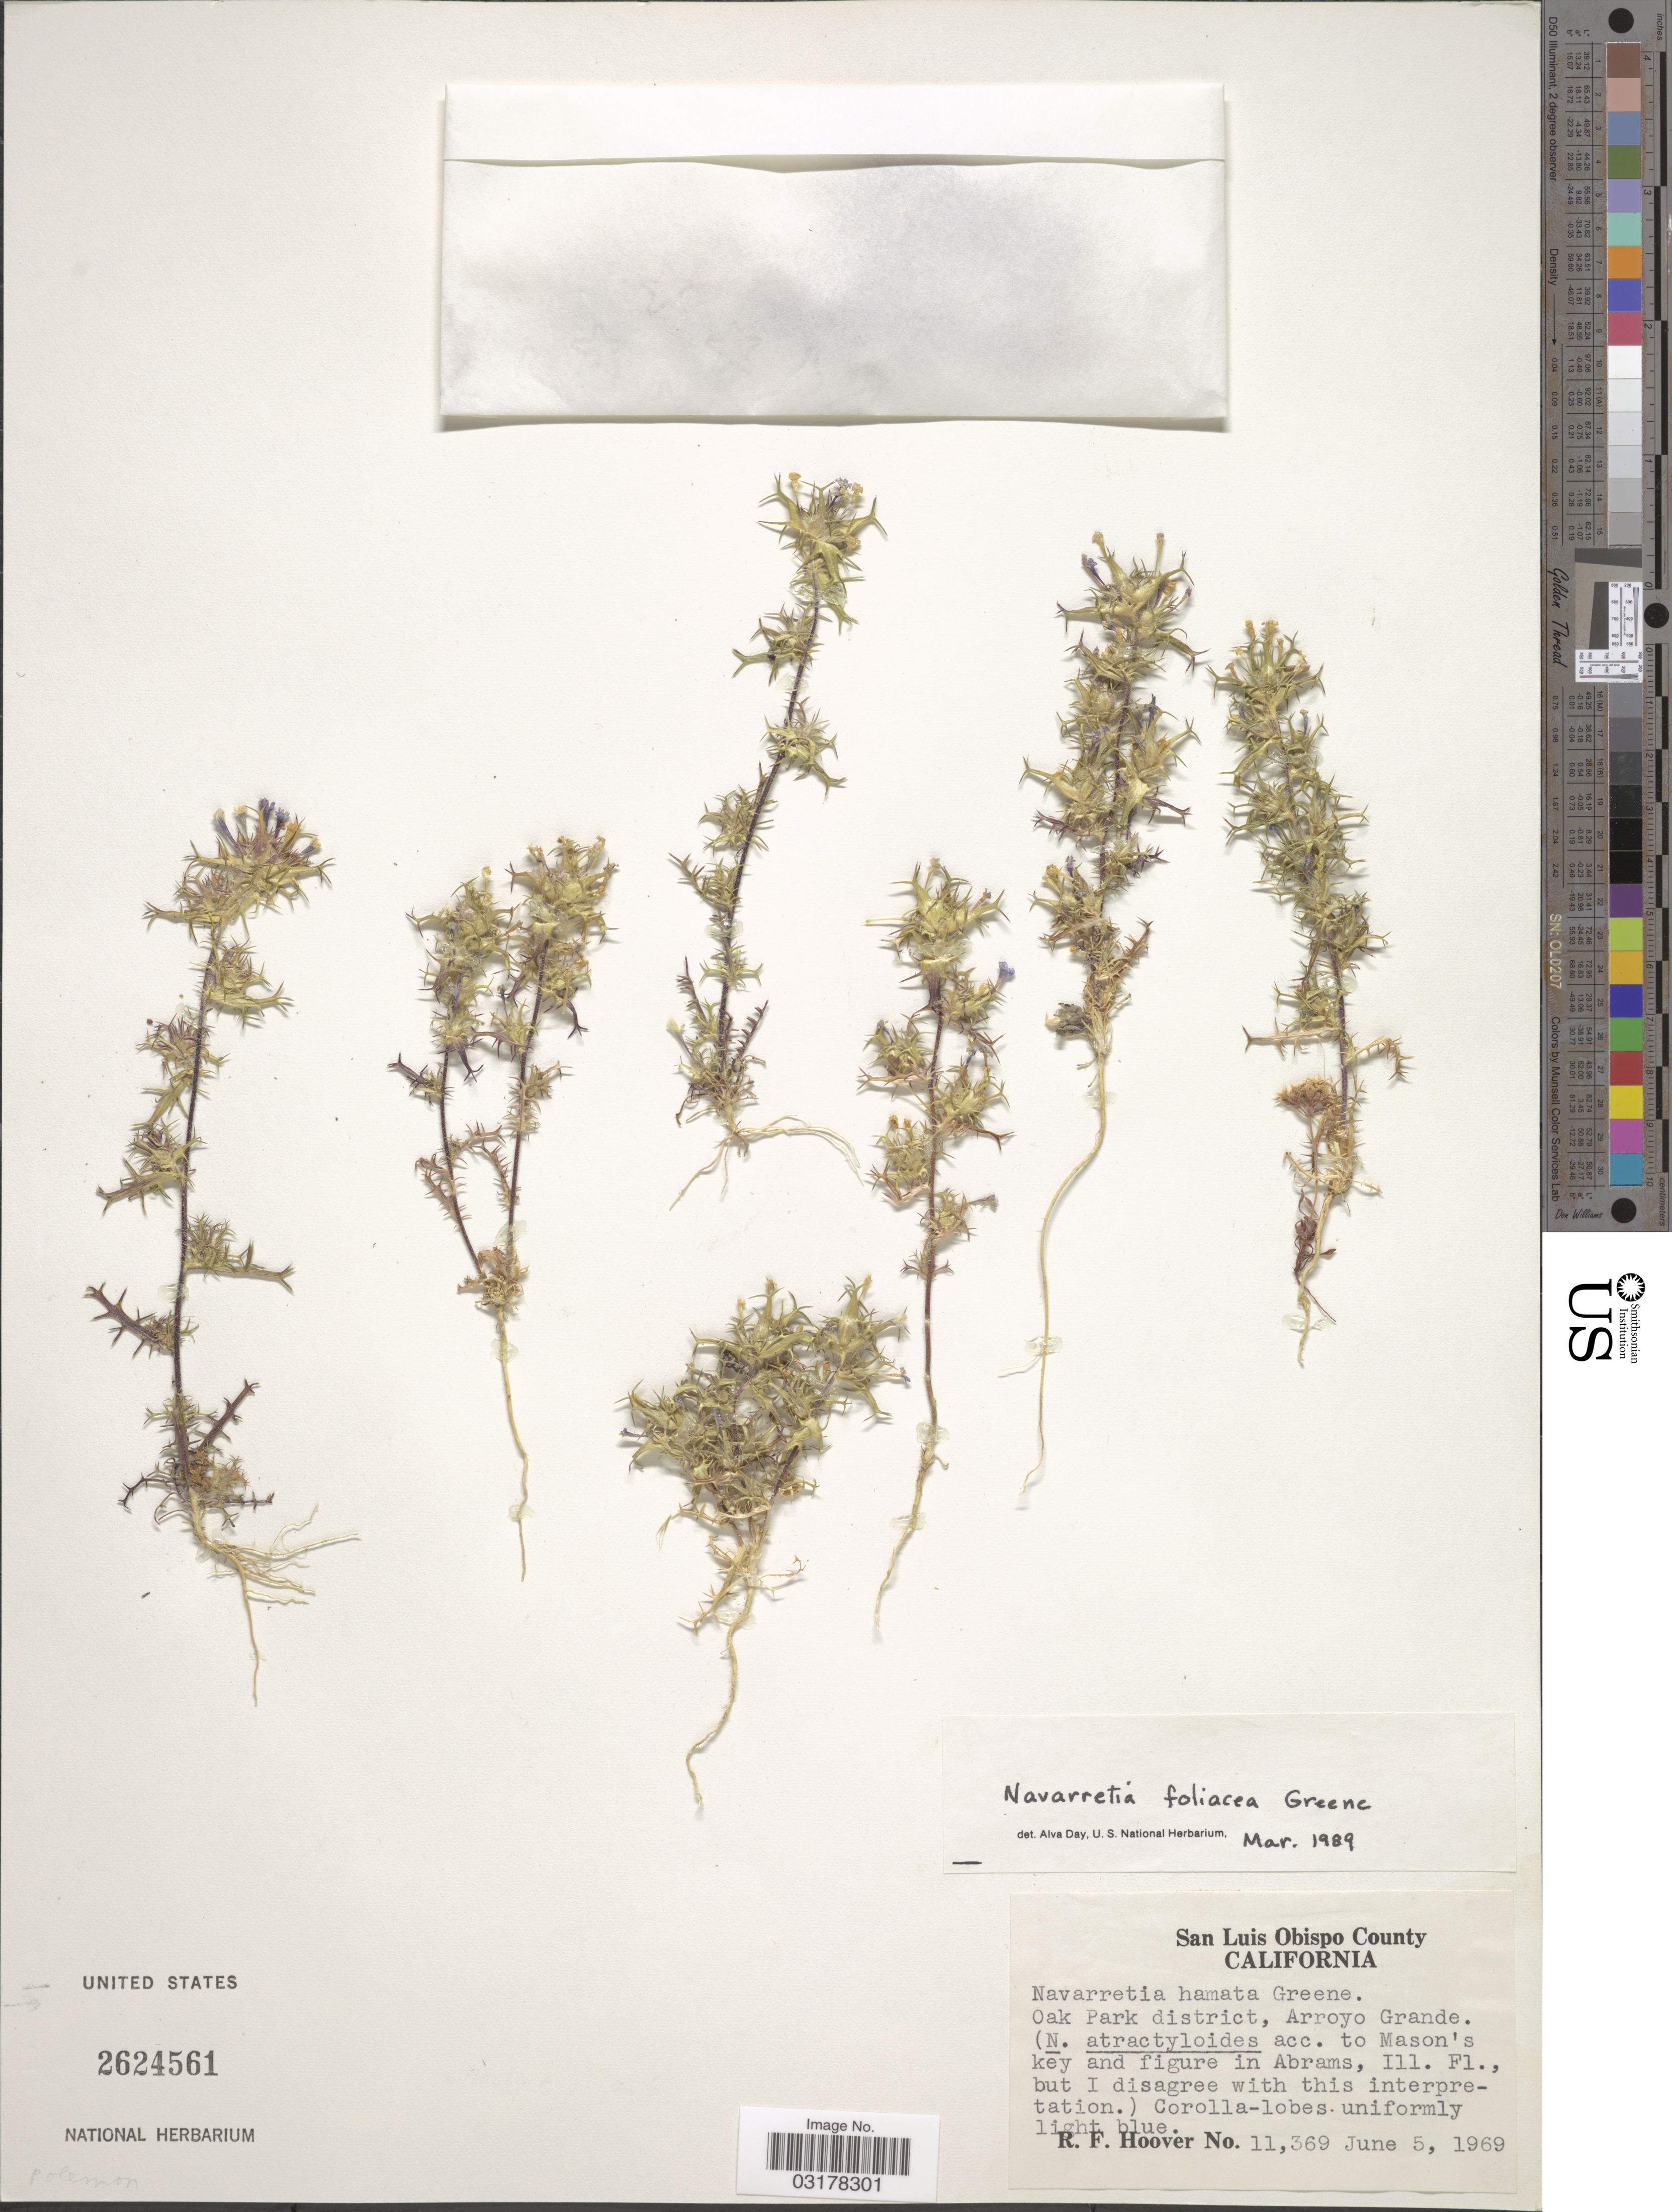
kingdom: Plantae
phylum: Tracheophyta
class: Magnoliopsida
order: Ericales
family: Polemoniaceae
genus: Navarretia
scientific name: Navarretia foliacea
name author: S.W. Greene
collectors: R. F. Hoover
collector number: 11369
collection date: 1969-06-05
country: United States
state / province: California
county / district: San Luis Obispo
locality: San Luis Obispo County. Oak Park district, Arroyo Grande.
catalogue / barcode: US 2624561